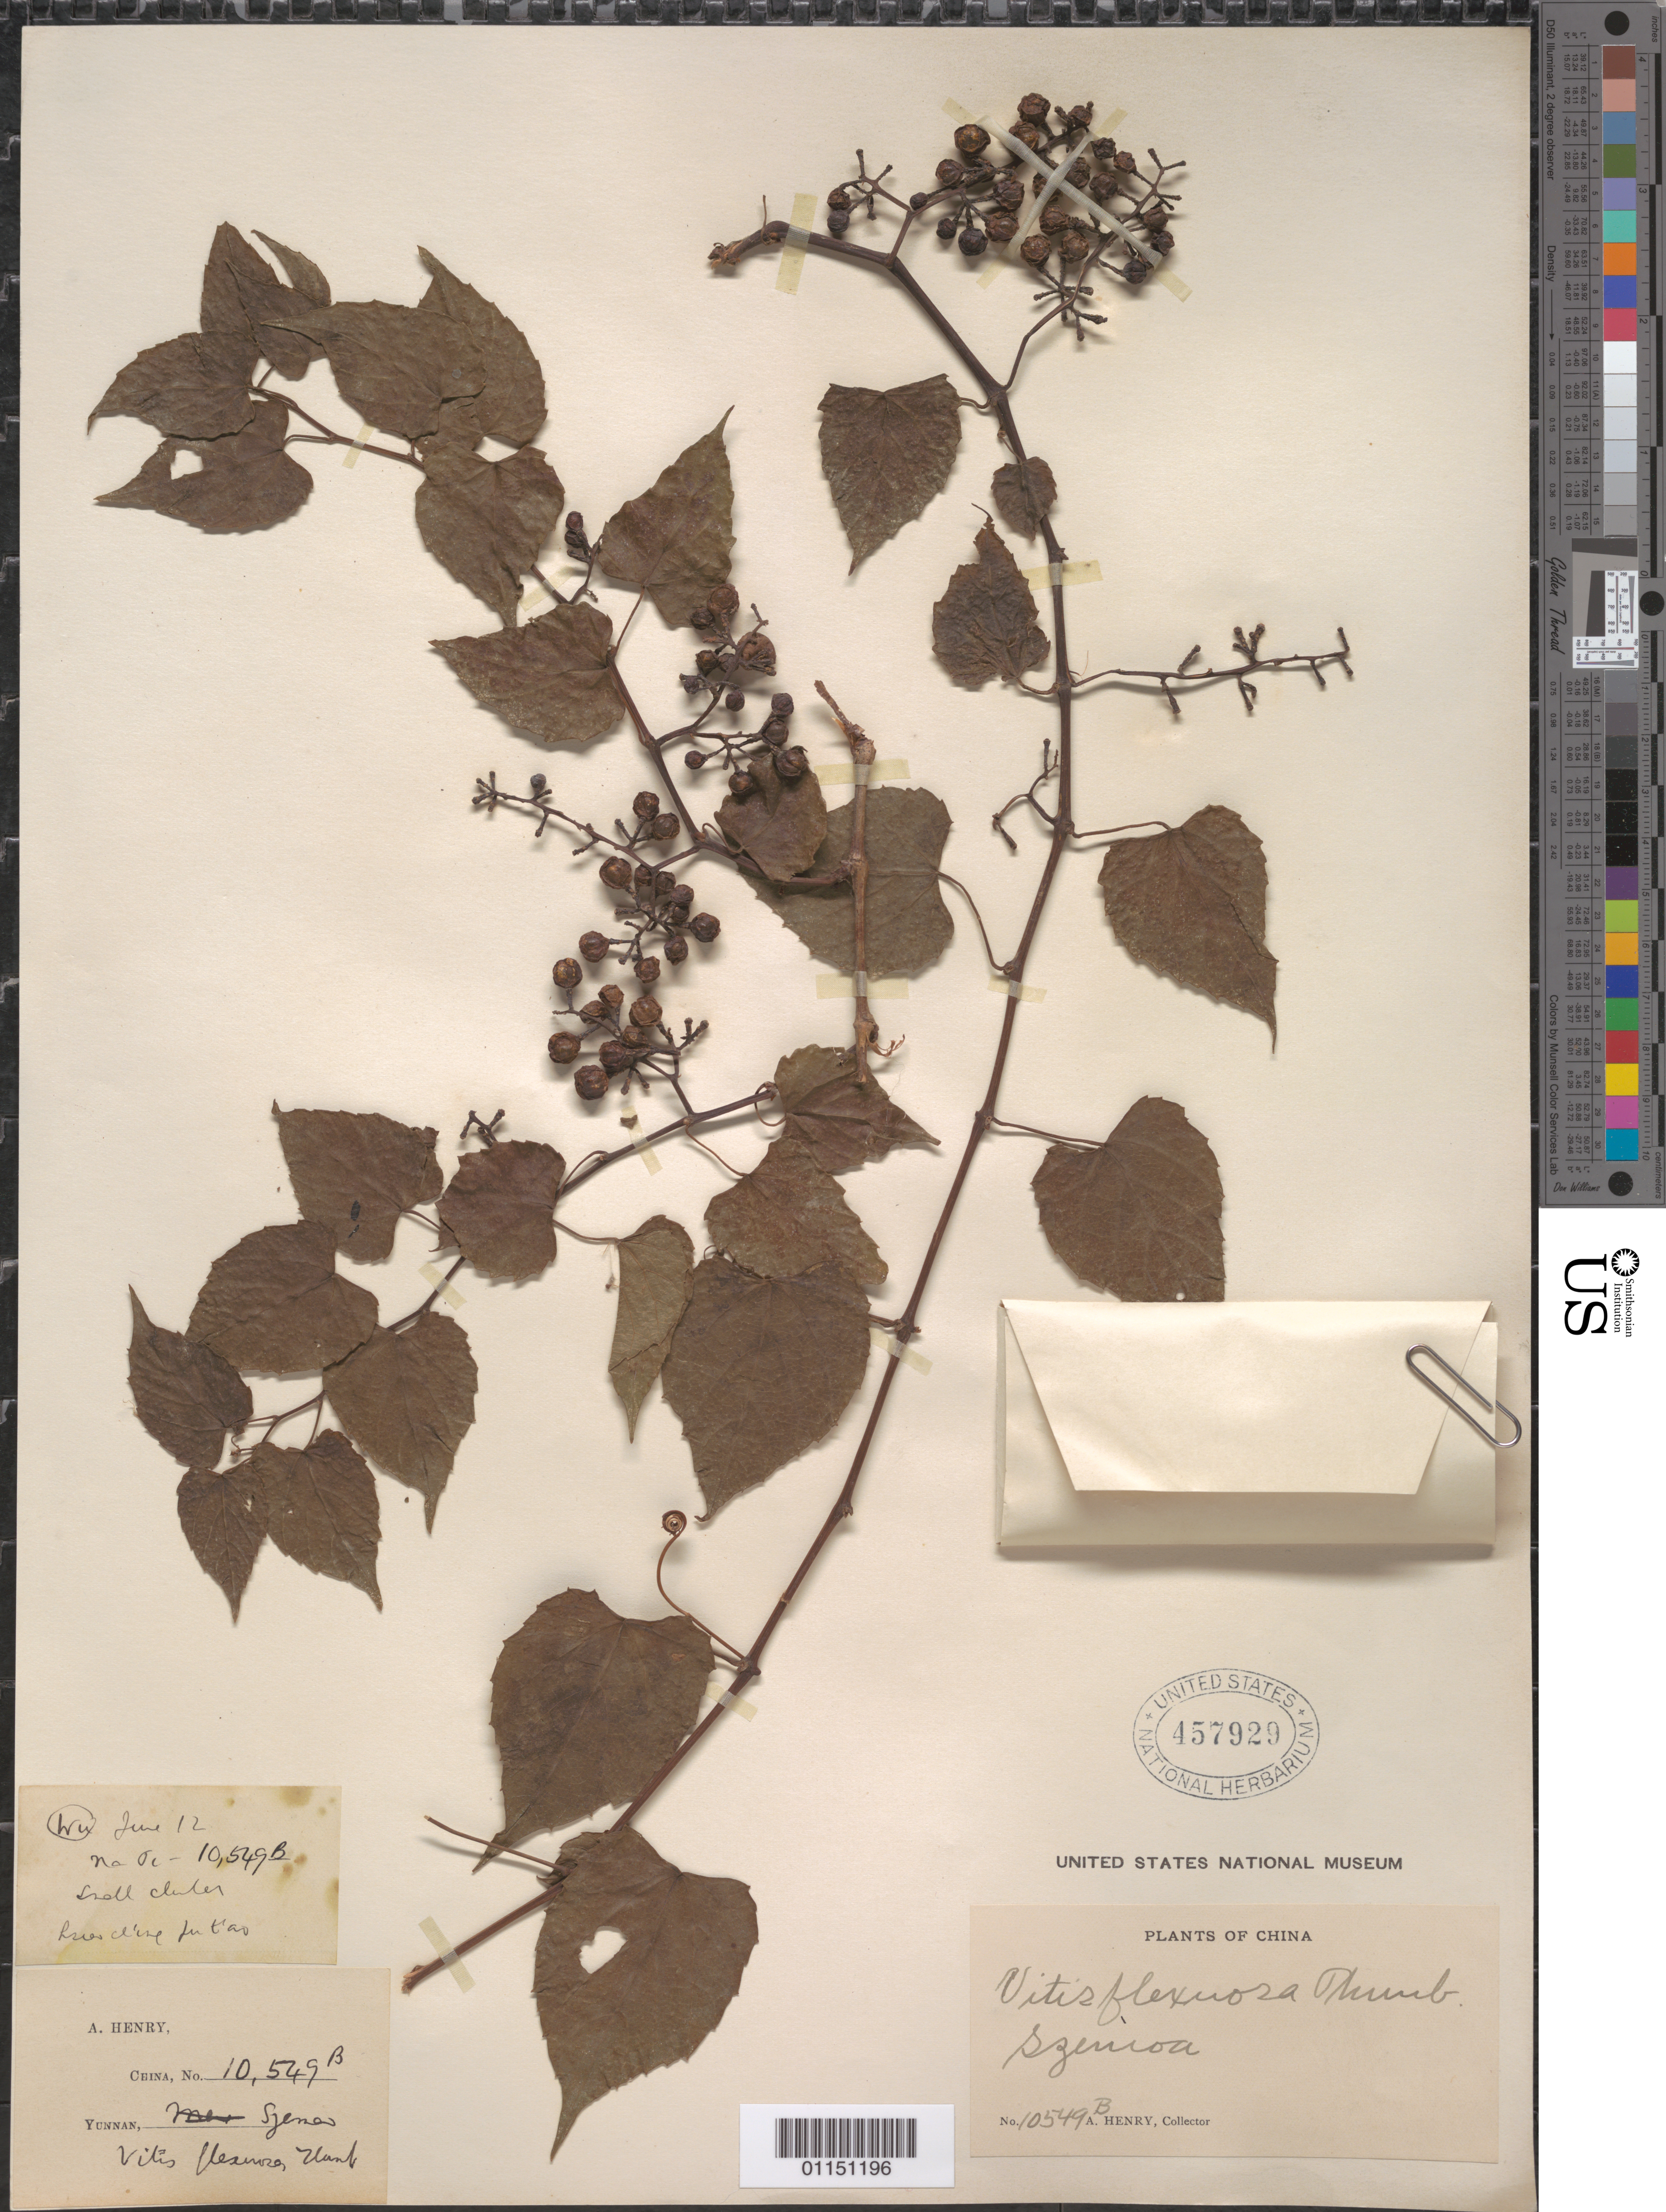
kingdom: Plantae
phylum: Tracheophyta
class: Magnoliopsida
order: Vitales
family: Vitaceae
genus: Vitis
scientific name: Vitis flexuosa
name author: Thunb.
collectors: A. Henry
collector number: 10549 B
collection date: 1885/1888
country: American Samoa / Samoa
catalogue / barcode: US 457929